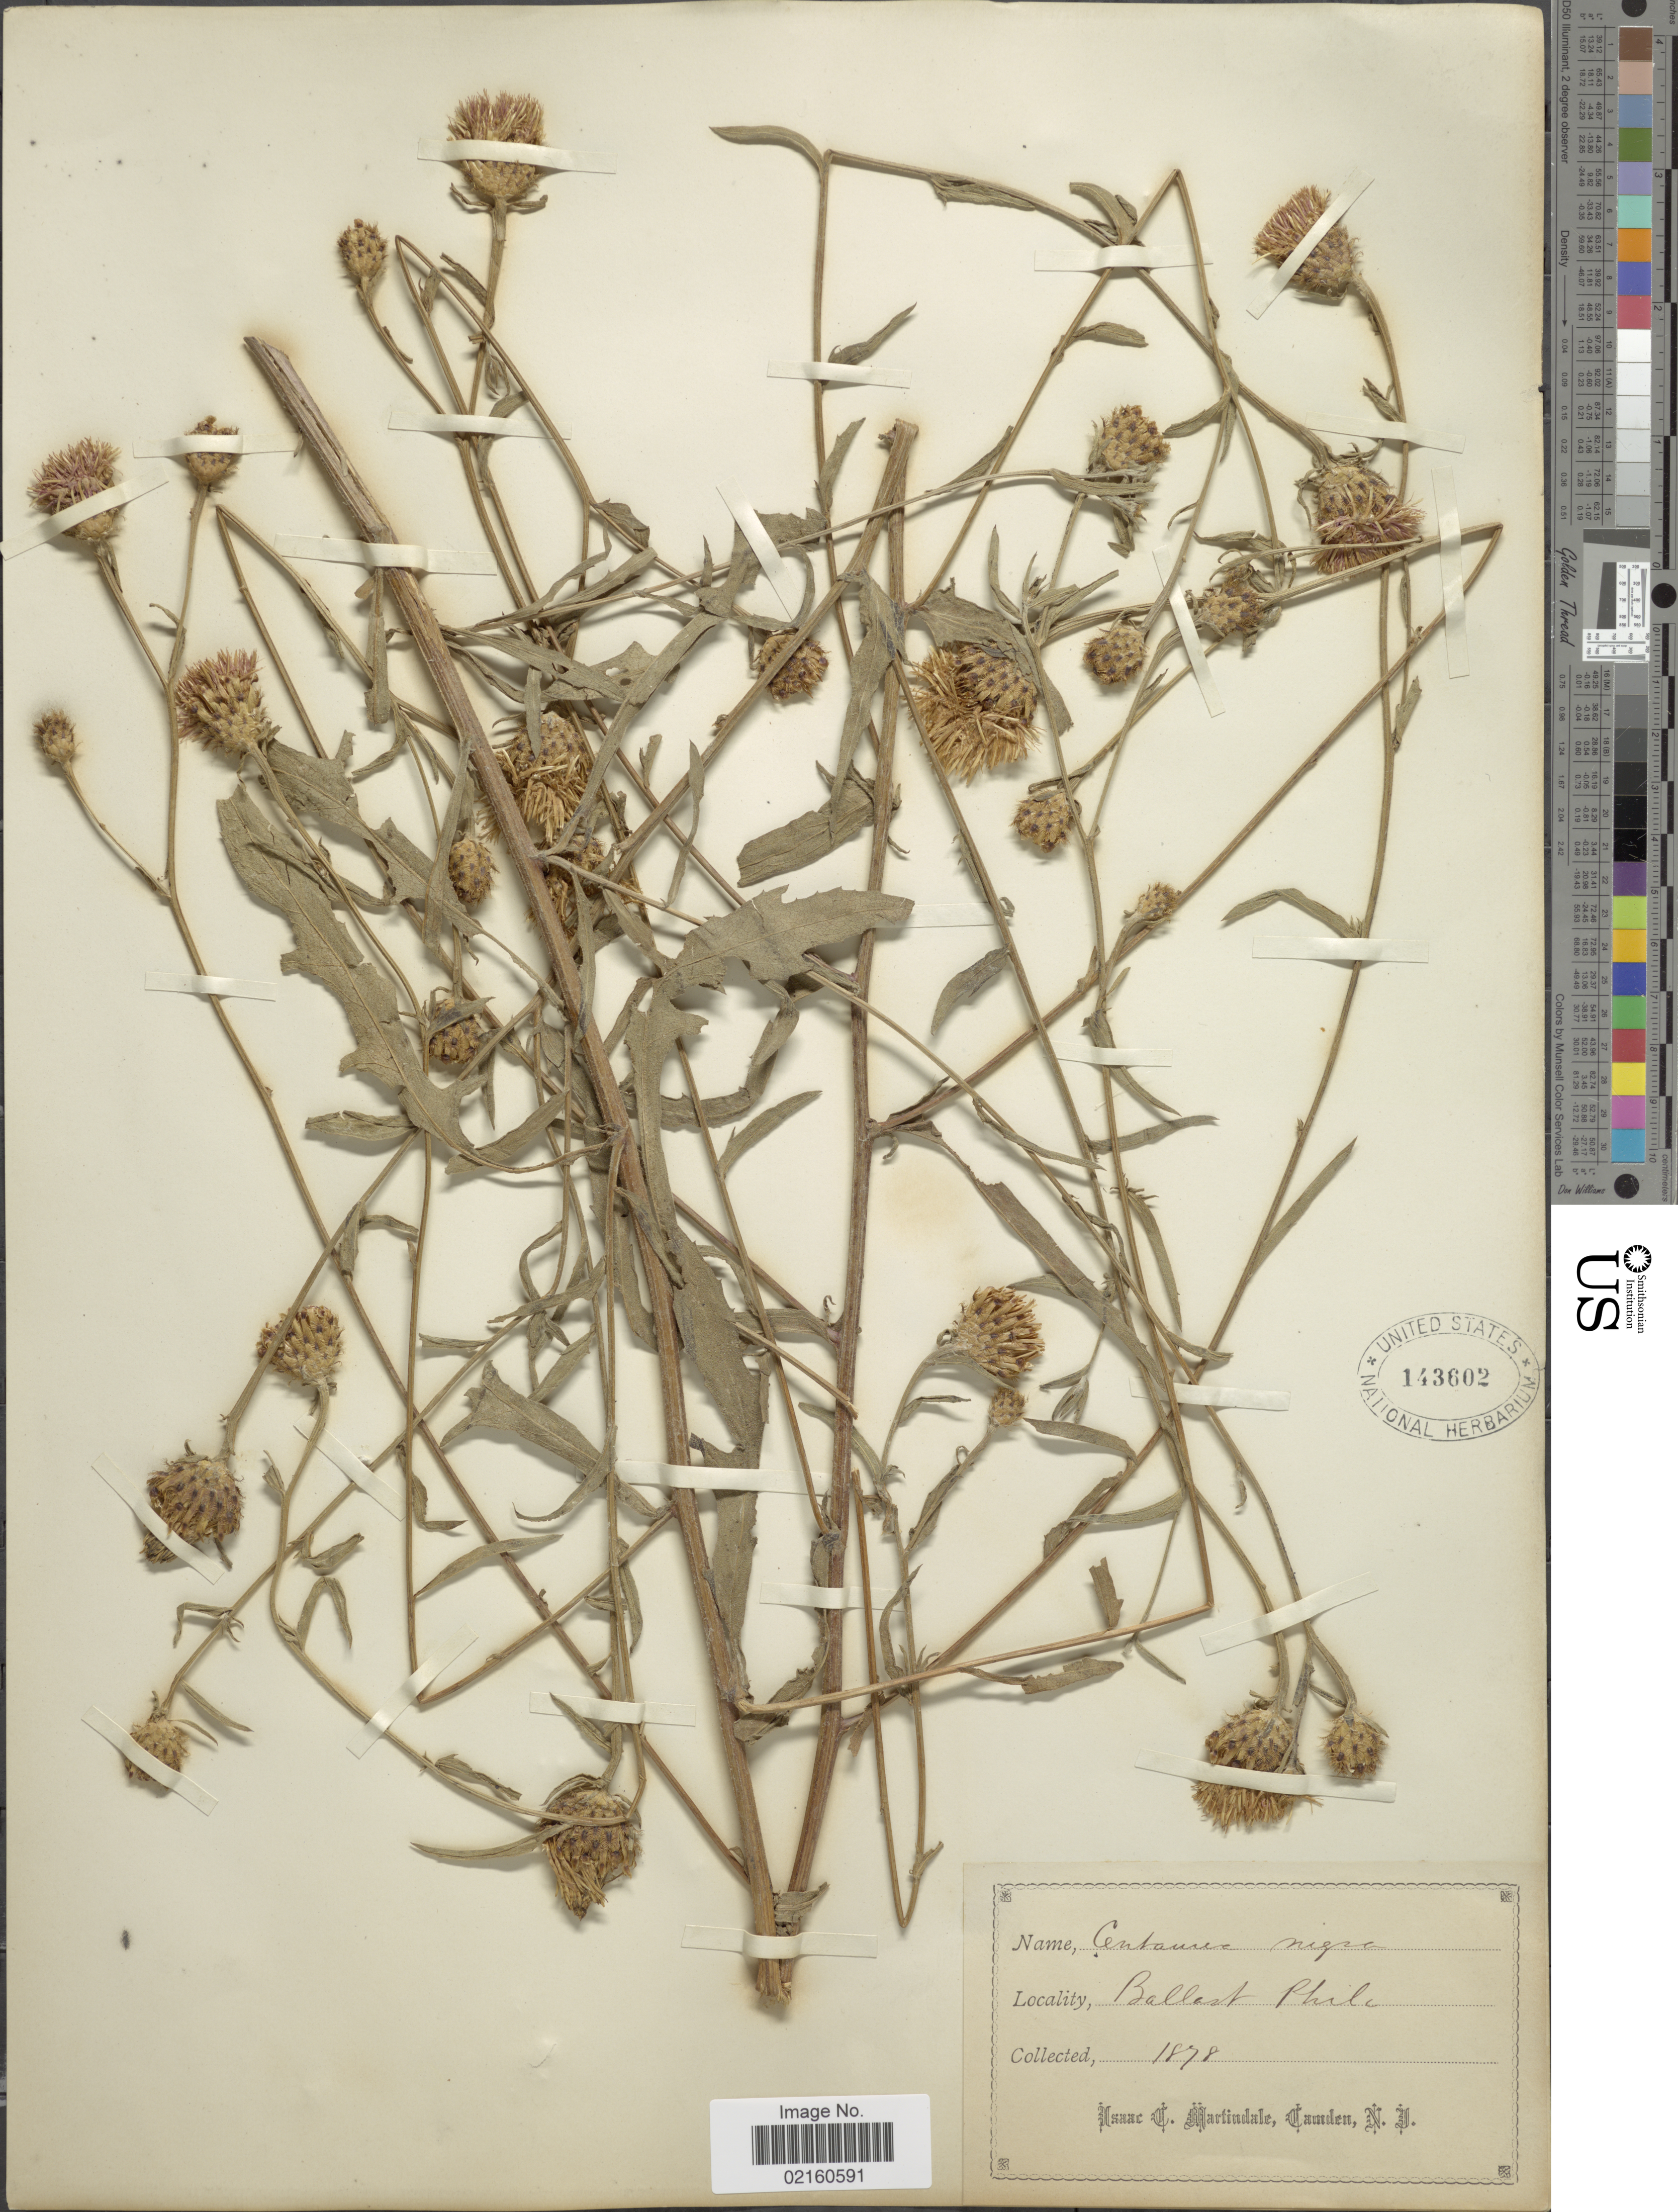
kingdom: Plantae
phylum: Tracheophyta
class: Magnoliopsida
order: Asterales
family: Asteraceae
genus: Centaurea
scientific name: Centaurea nigra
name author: L.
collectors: I. C. Martindale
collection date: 1878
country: United States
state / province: Pennsylvania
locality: Ballast Philadelphia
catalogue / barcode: US 143602